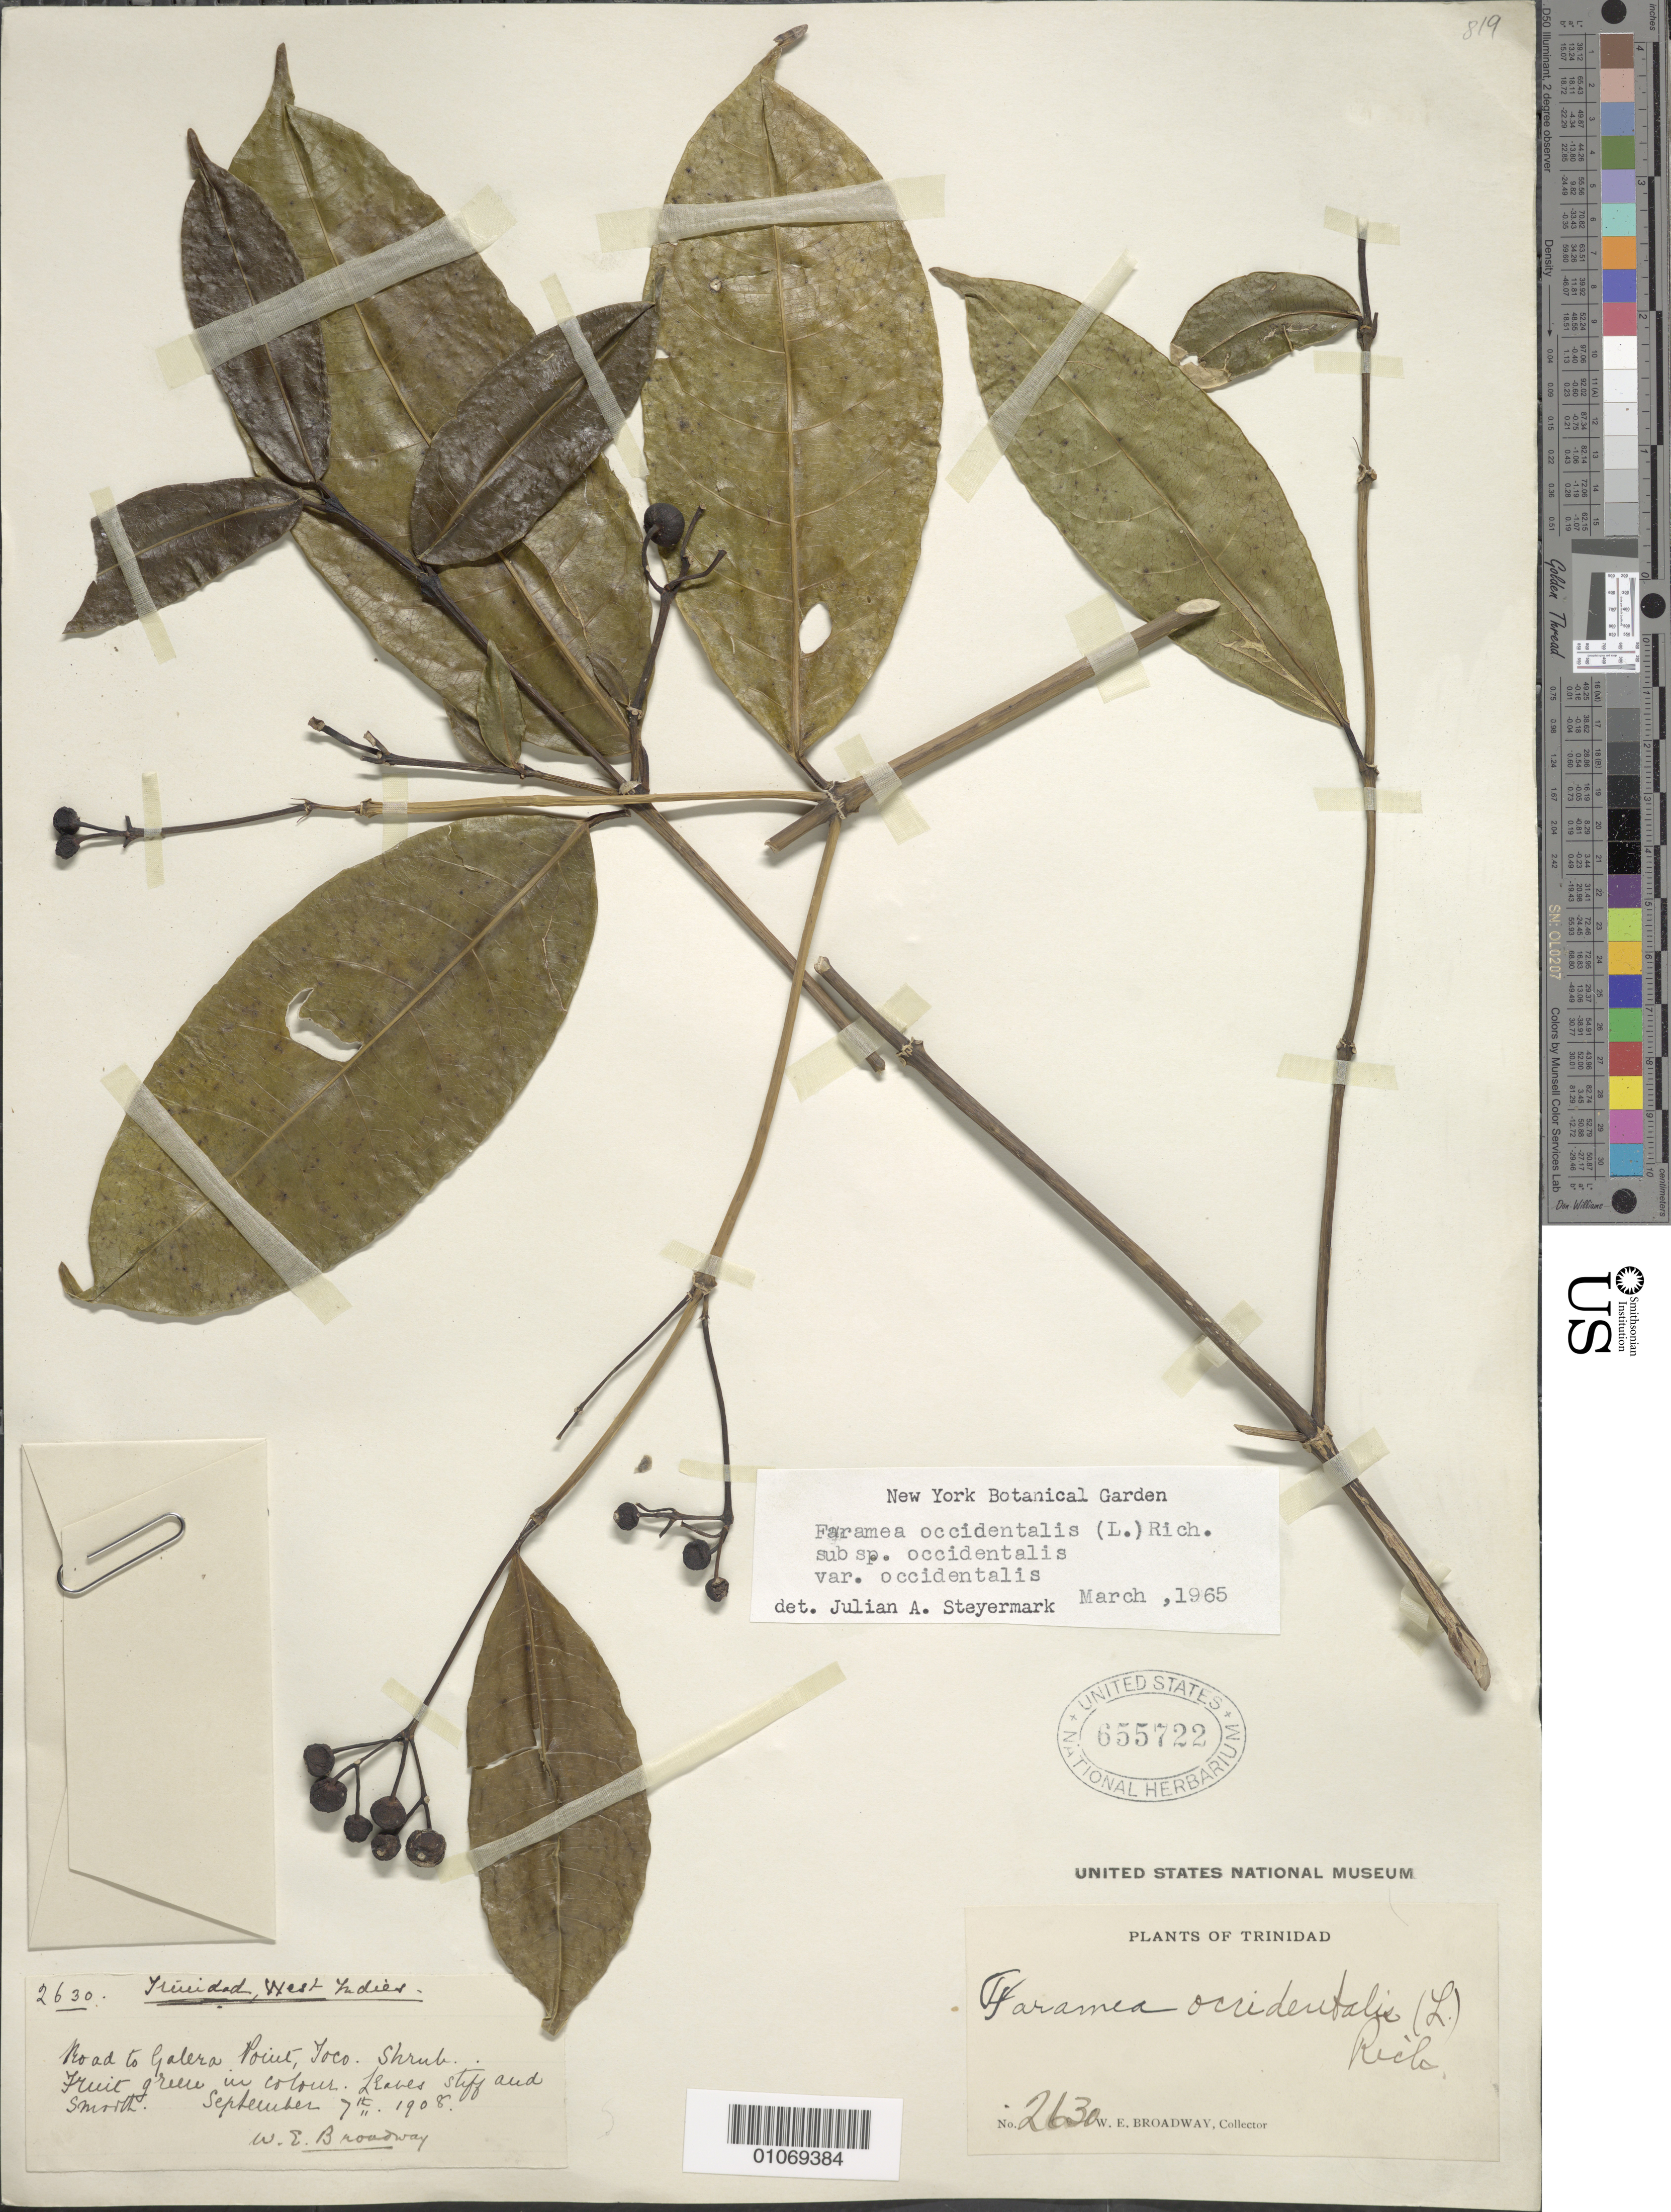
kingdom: Plantae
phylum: Tracheophyta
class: Magnoliopsida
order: Gentianales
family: Rubiaceae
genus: Faramea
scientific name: Faramea occidentalis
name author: (L.) A. Rich.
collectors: W. E. Broadway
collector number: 2630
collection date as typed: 07 Sep 1908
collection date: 1908-09-07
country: Trinidad and Tobago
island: Trinidad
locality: Road to Galera Point, Toco.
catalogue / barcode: US 655722